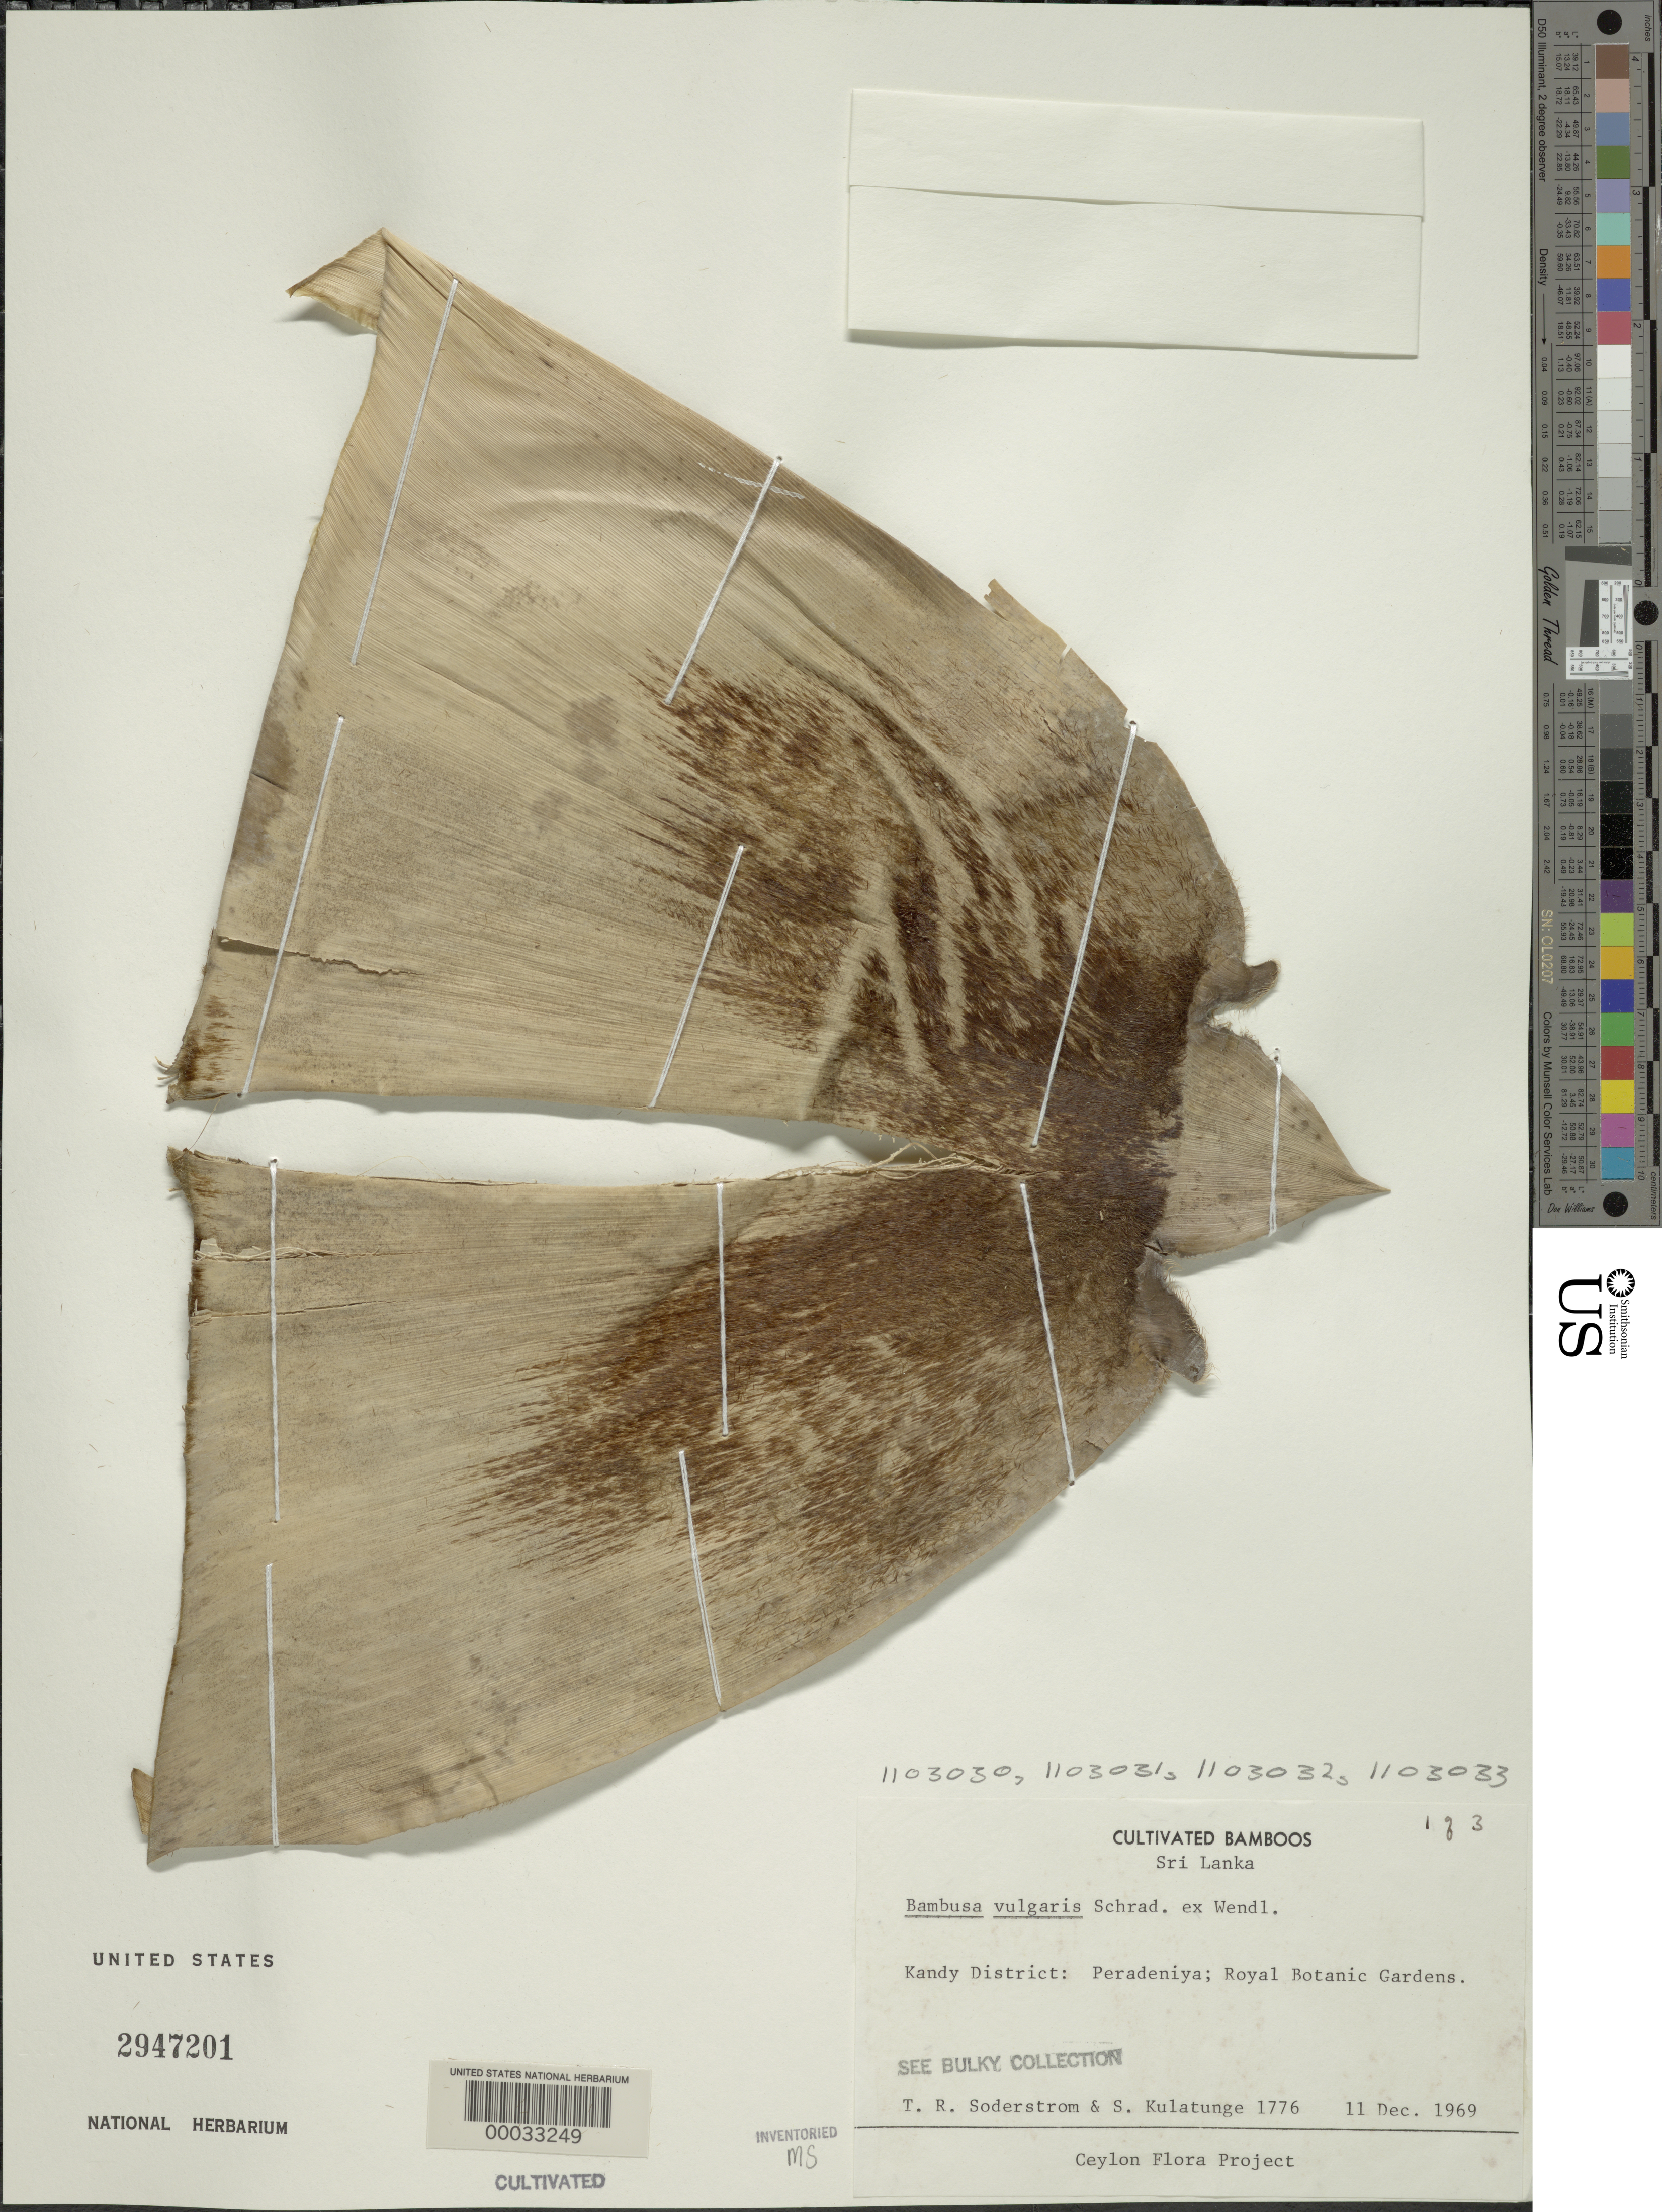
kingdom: Plantae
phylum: Tracheophyta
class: Liliopsida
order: Poales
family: Poaceae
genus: Bambusa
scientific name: Bambusa vulgaris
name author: Schrad. ex J.C. Wendl.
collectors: T. R. Soderstrom & S. Kulatunge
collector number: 1776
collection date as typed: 11 Dec 1969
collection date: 1969-12-11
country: Sri Lanka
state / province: Central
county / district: Kandy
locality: Royal botanical gardens-peradeniya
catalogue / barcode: US 2947201